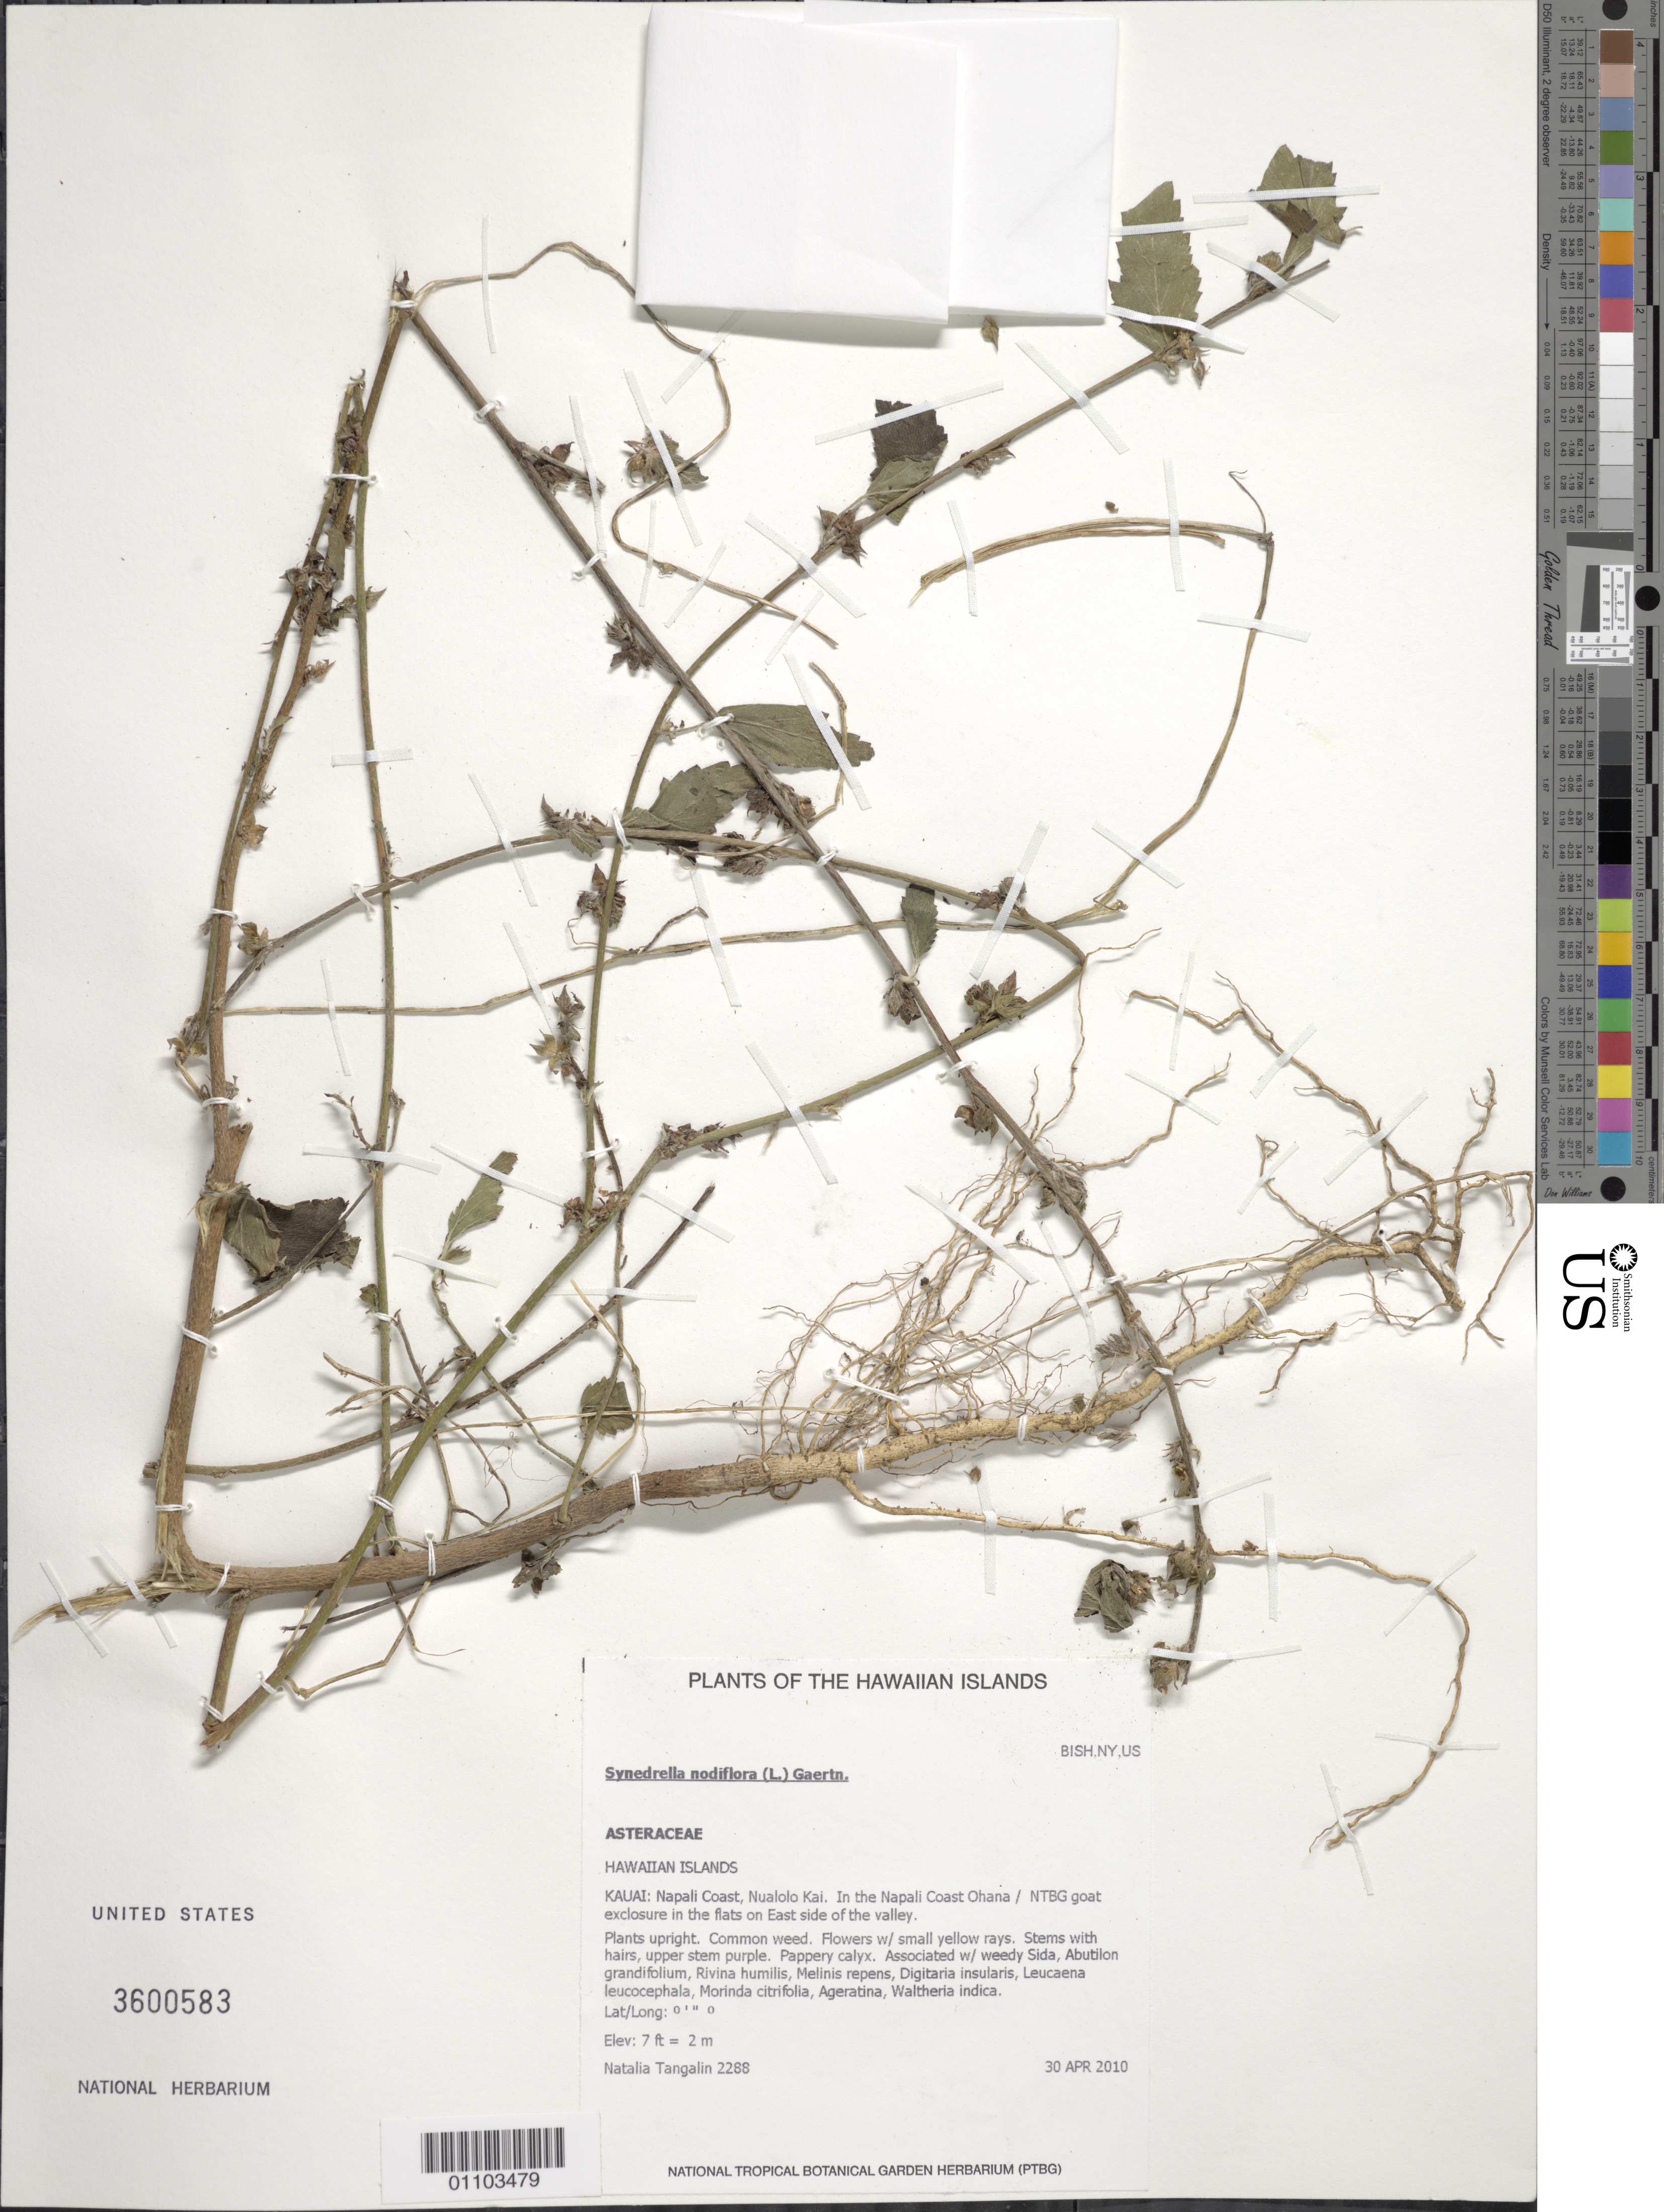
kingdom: Plantae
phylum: Tracheophyta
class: Magnoliopsida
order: Asterales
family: Asteraceae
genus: Synedrella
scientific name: Synedrella nodiflora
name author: (L.) Gaertn.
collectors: N. Tangalin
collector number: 2288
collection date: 2010-04-30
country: United States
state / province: Hawaii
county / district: Kauai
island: Kaua'i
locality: Napali Coast, Nualolo Kai. In the Napali Coast Ohana, E. side of the valley.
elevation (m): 2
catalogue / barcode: US 3600583